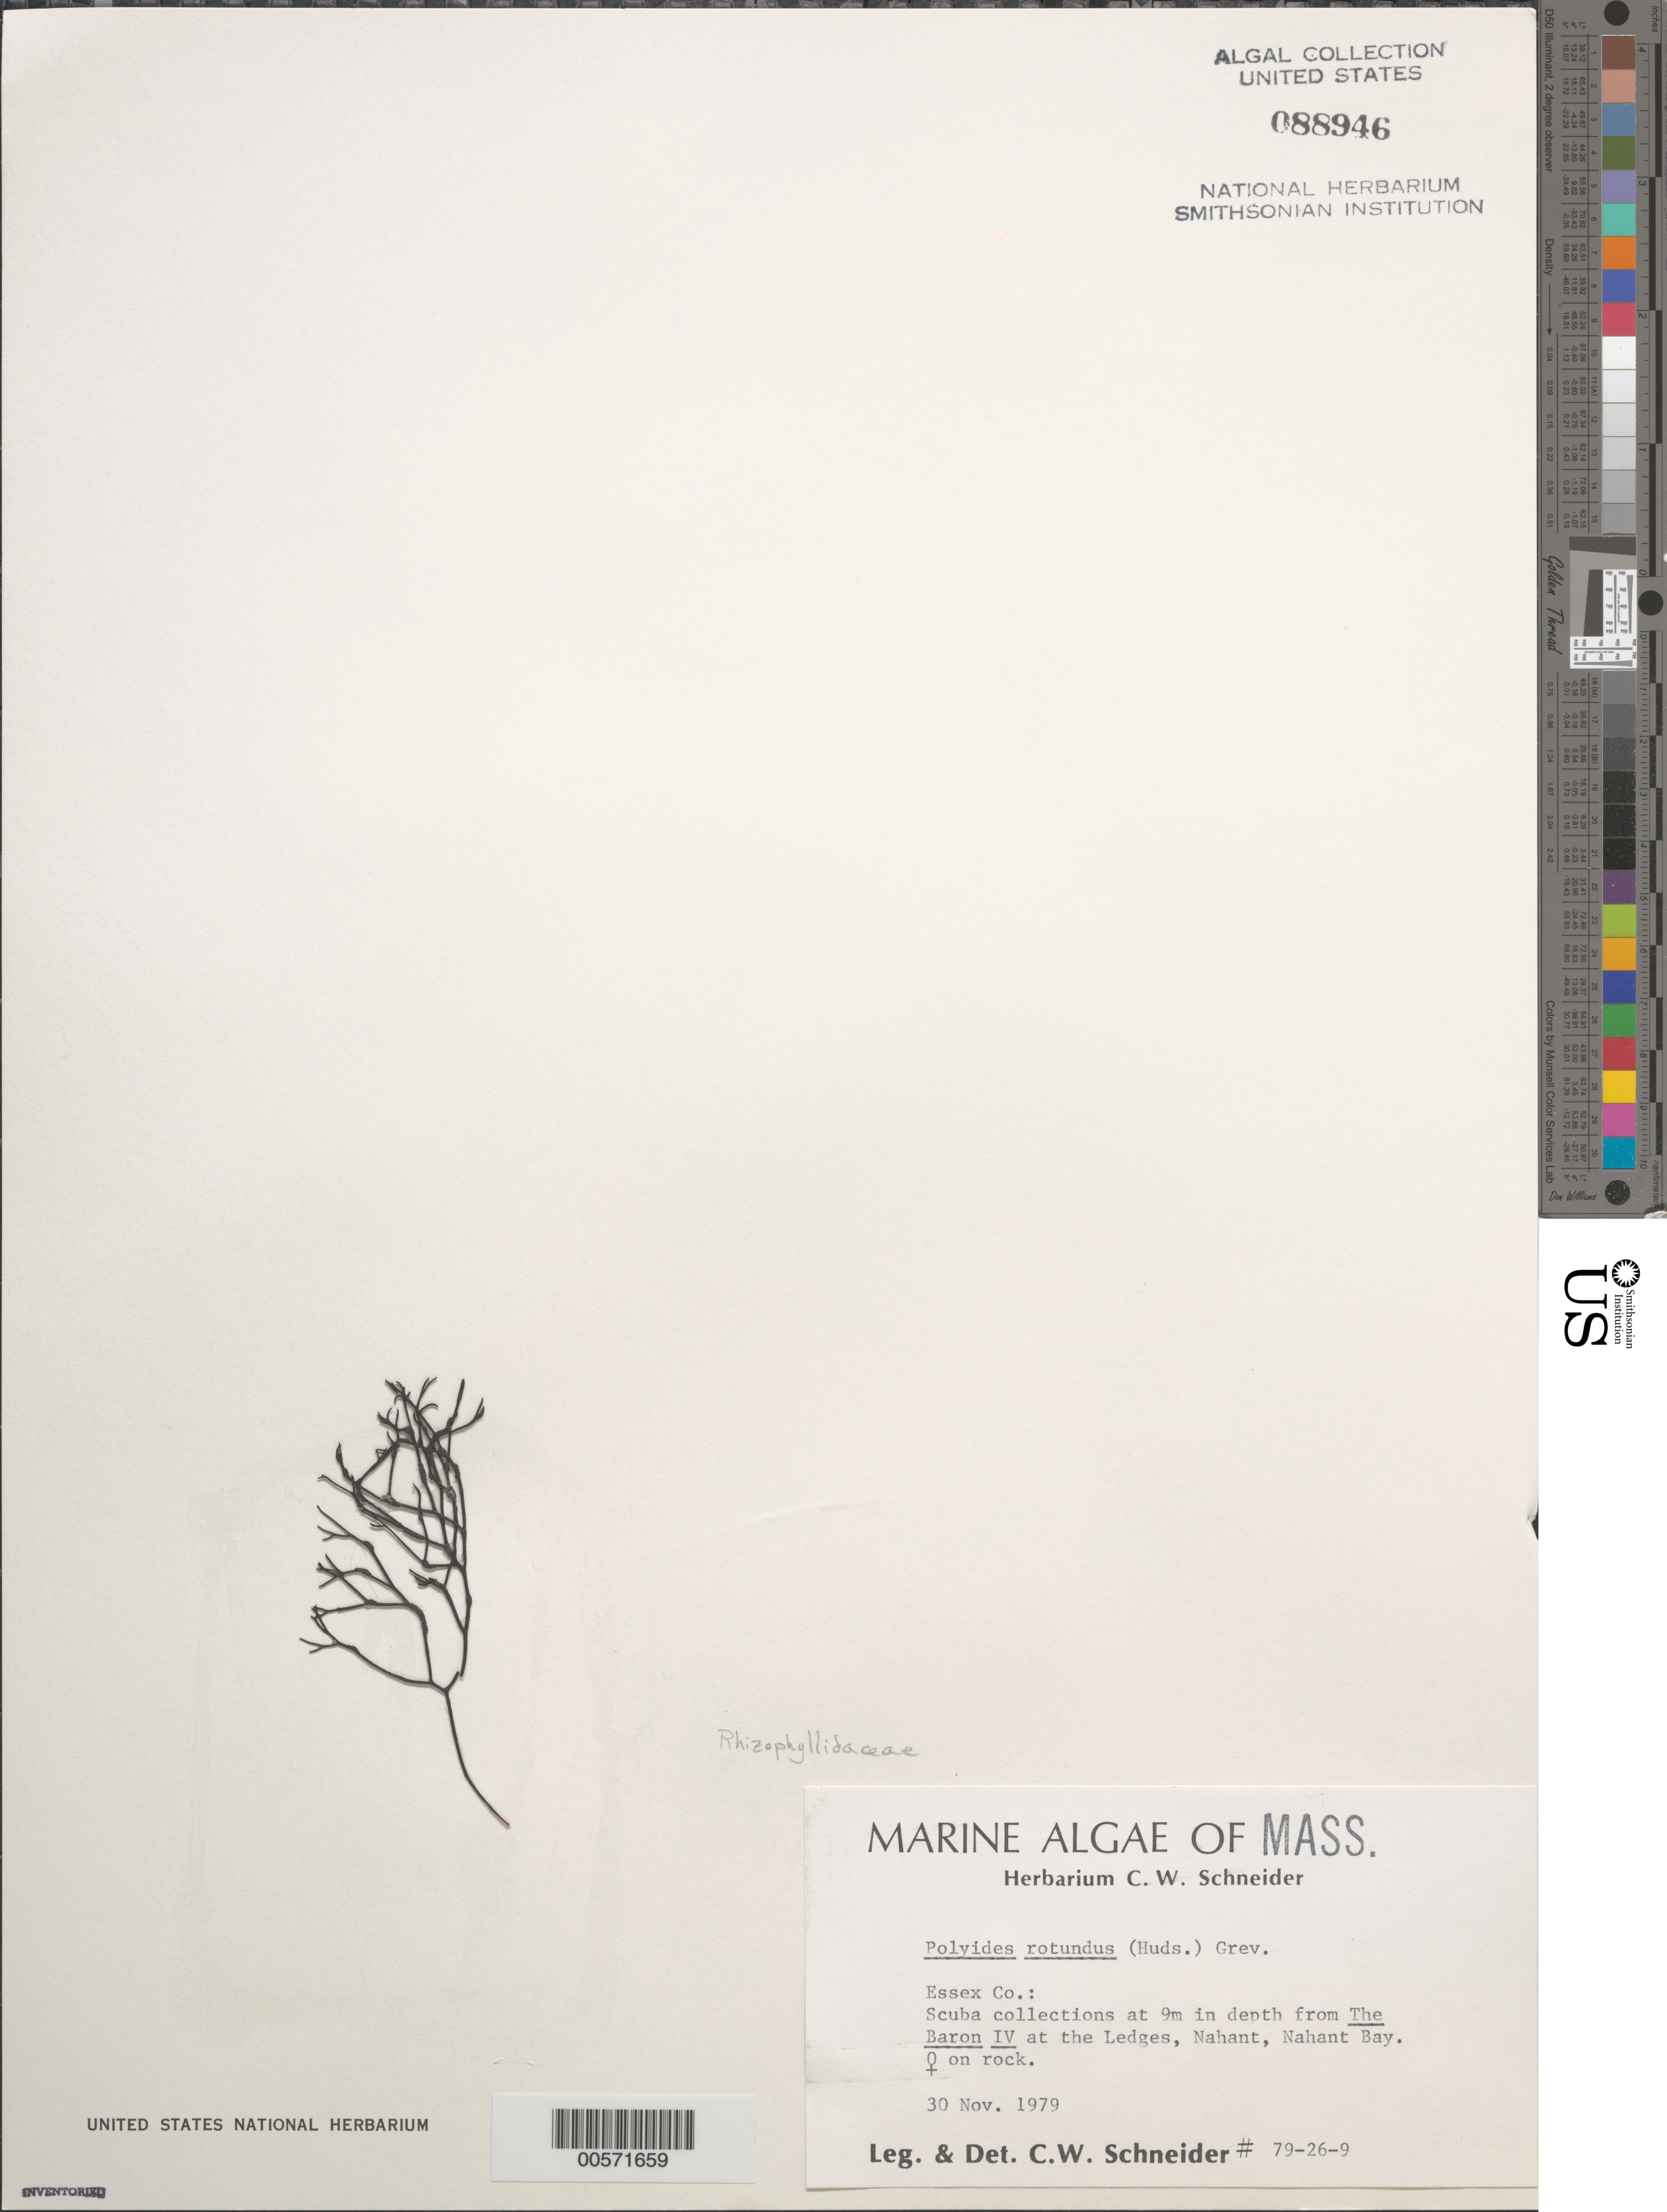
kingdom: Plantae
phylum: Rhodophyta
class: Florideophyceae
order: Gigartinales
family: Polyidaceae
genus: Polyides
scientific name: Polyides rotunda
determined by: Schneider, C. W.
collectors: C. W. Schneider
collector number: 79-26-9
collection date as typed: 30 Nov 1979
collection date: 1979-11-30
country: United States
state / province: Massachusetts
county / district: Essex County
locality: The Ledges, Nahant Bay, Nahant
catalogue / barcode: US 88946